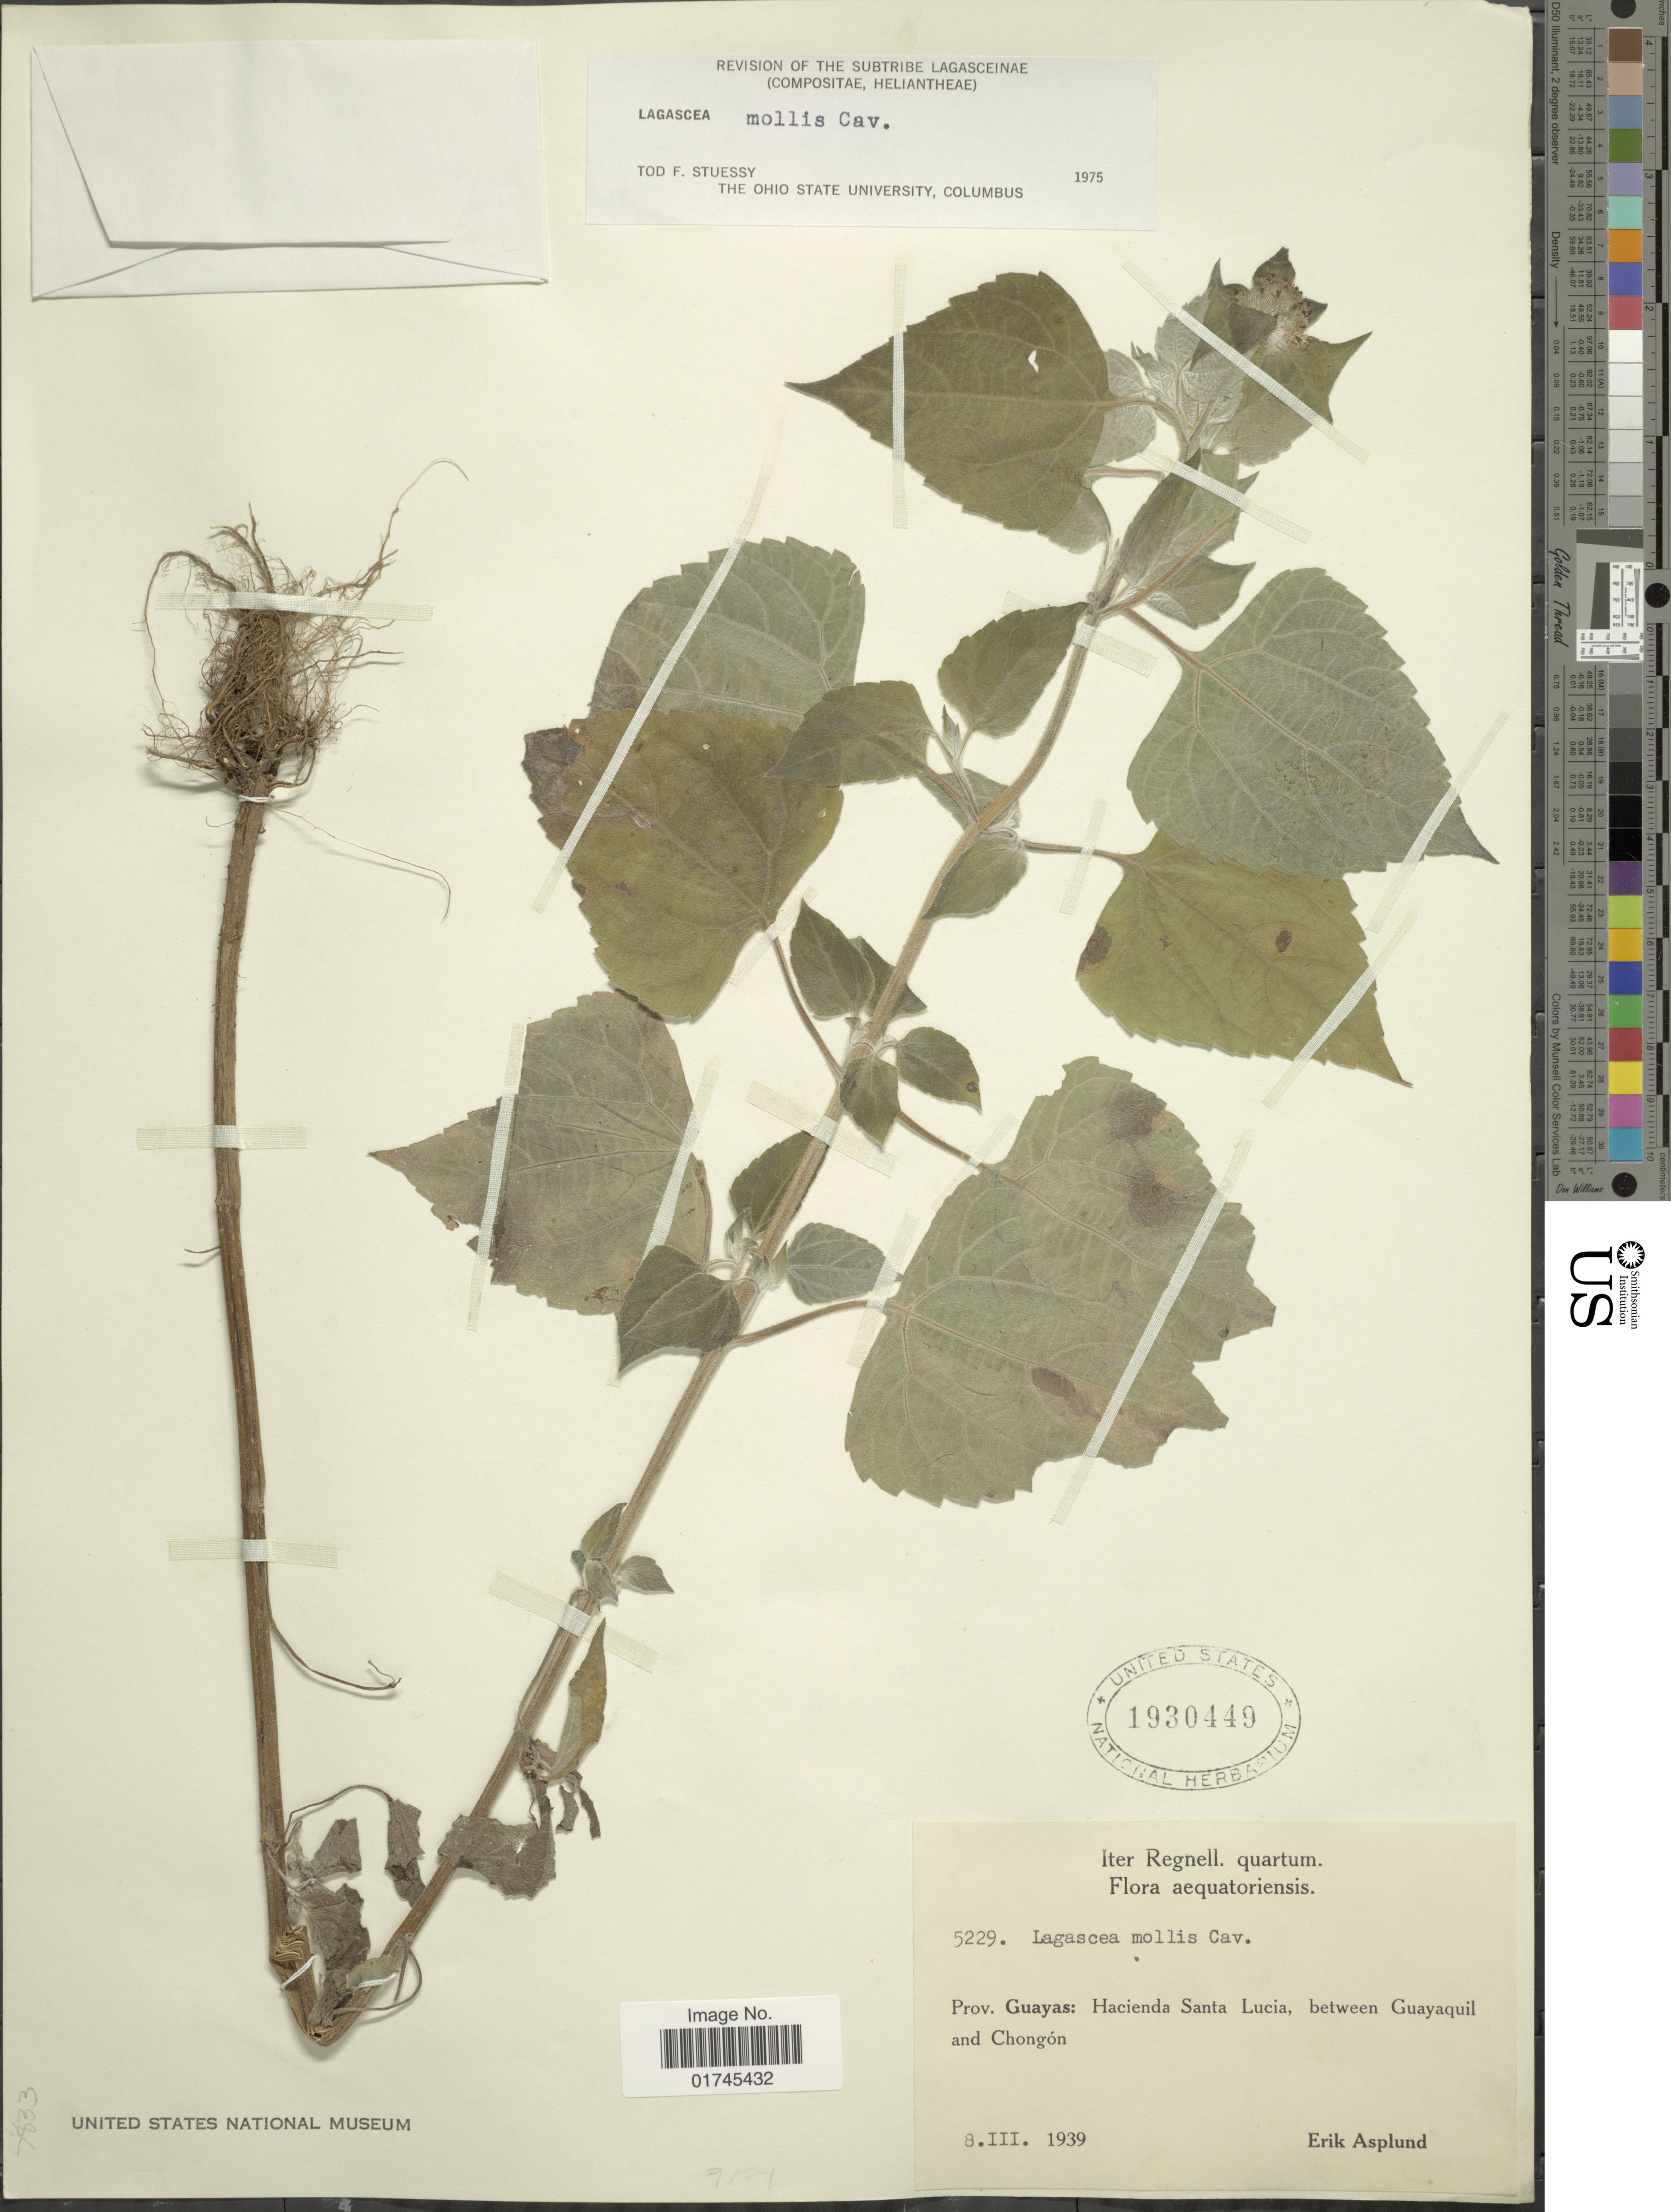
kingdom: Plantae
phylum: Tracheophyta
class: Magnoliopsida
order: Asterales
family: Asteraceae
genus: Lagascea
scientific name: Lagascea mollis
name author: Cav.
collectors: E. Asplund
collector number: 5229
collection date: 1939-03-08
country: Ecuador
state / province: Guayas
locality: Hacienda Santa Lucia, between Guayaquil and Chongón.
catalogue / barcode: US 1930449